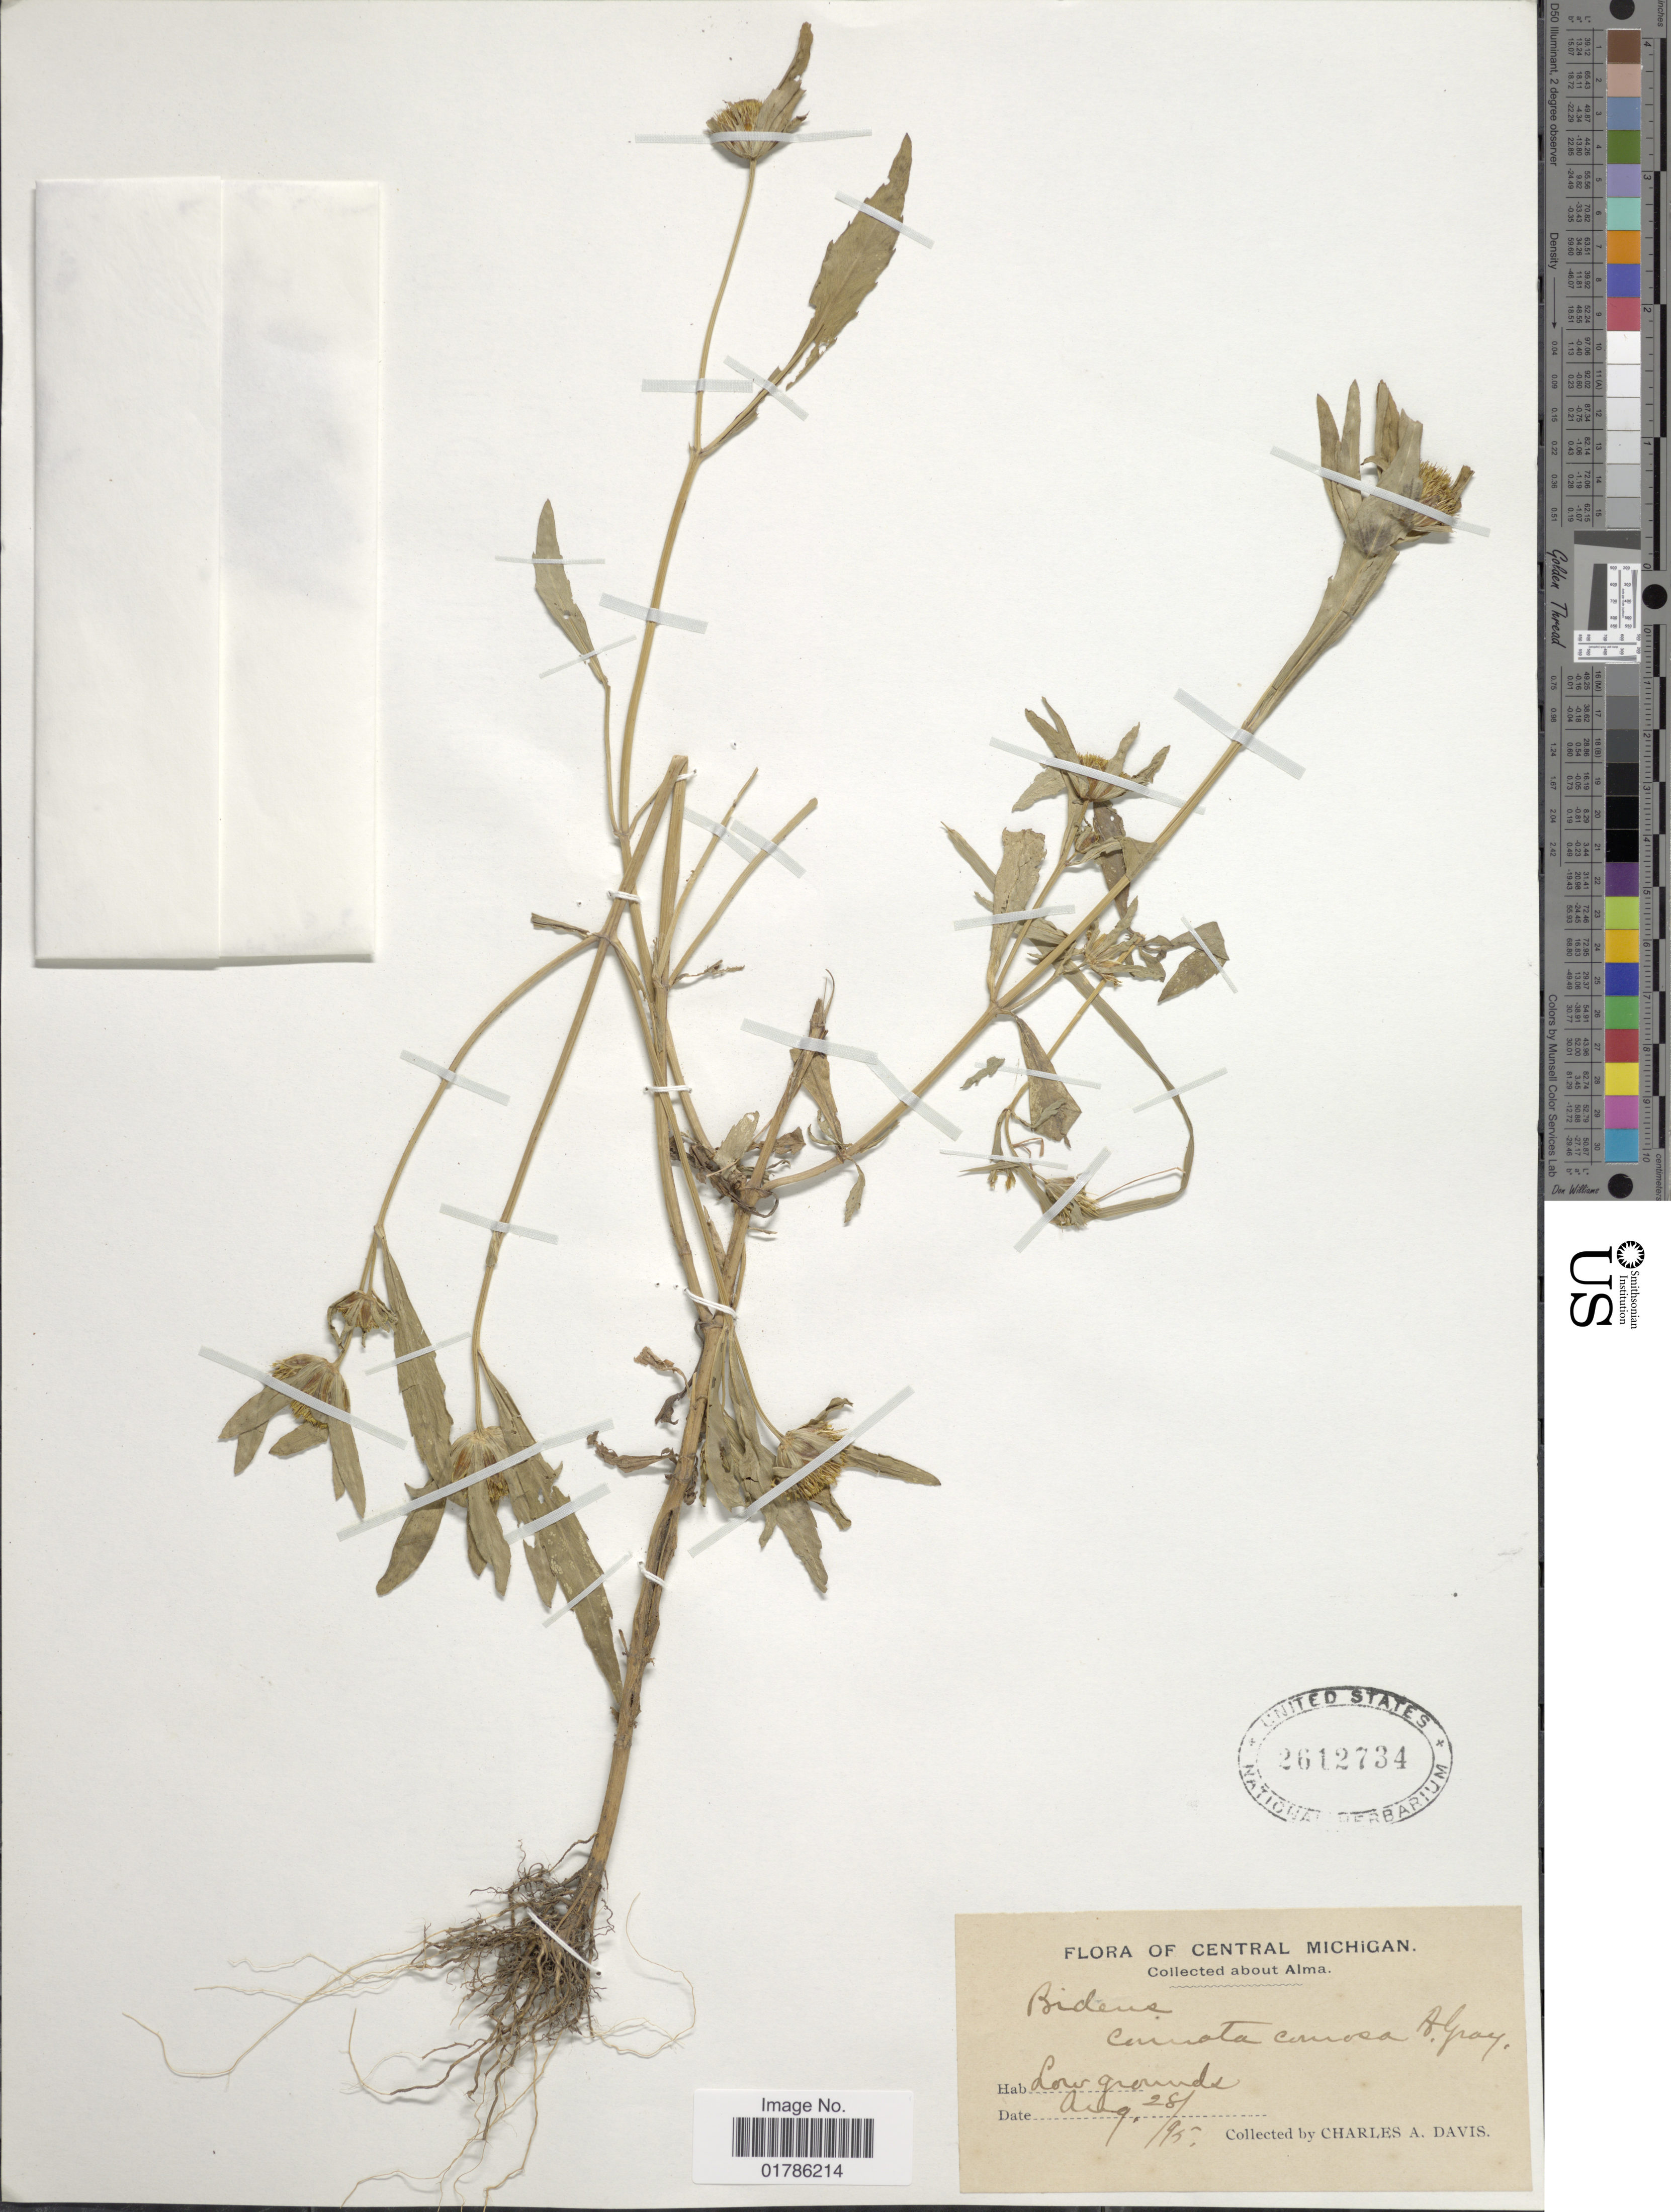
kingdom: Plantae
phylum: Tracheophyta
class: Magnoliopsida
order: Asterales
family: Asteraceae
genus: Bidens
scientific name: Bidens connata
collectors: C. Davis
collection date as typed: Transcribed d/m/y: 28/8/95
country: United States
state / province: Michigan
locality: Central Michigan, about Alma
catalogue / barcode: US 2612734